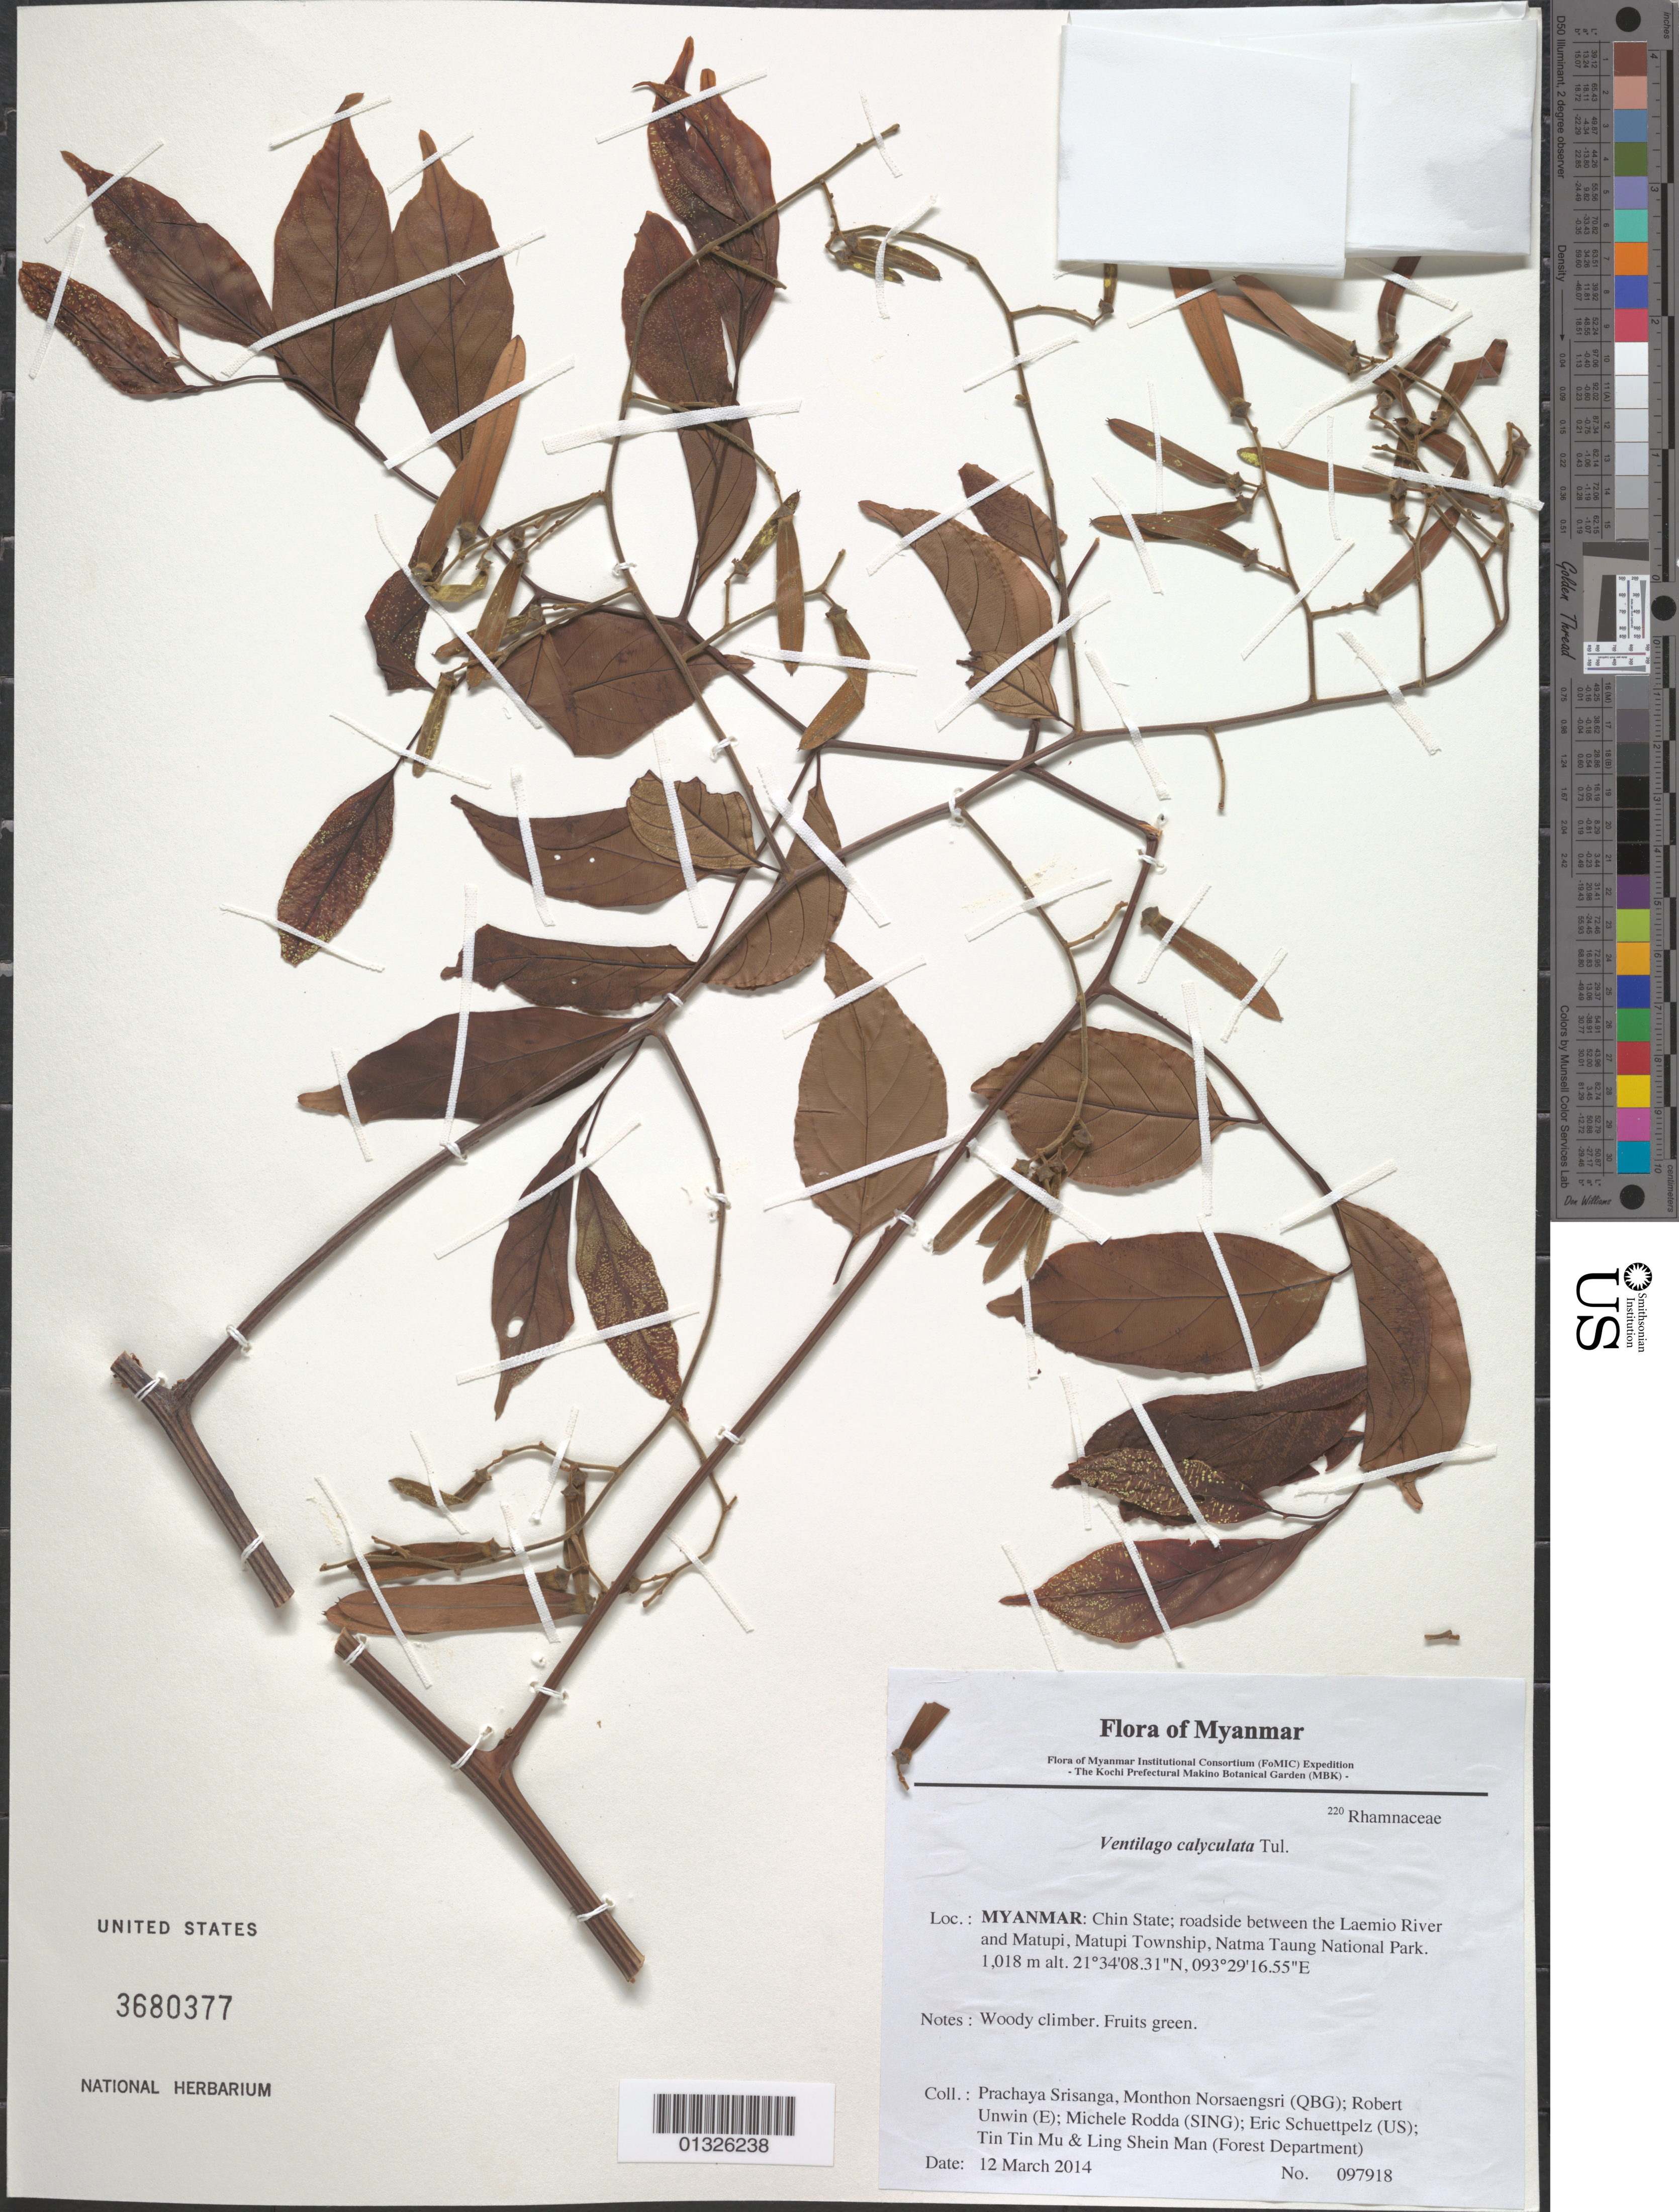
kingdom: Plantae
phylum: Tracheophyta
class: Magnoliopsida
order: Rosales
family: Rhamnaceae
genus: Ventilago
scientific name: Ventilago calyculata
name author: Tul.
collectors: P. Srisanga, M. Norsaengsri, R. Unwin, M. Rodda, E. Schuettpelz, Tin Tin Mu & Ling Shein Man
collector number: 97918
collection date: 2014-03-12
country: Myanmar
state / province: Chin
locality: Roadside between the Laemio River and Matupi, Matupi Township, Natma Taung National Park.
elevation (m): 1018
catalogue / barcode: US 3680377